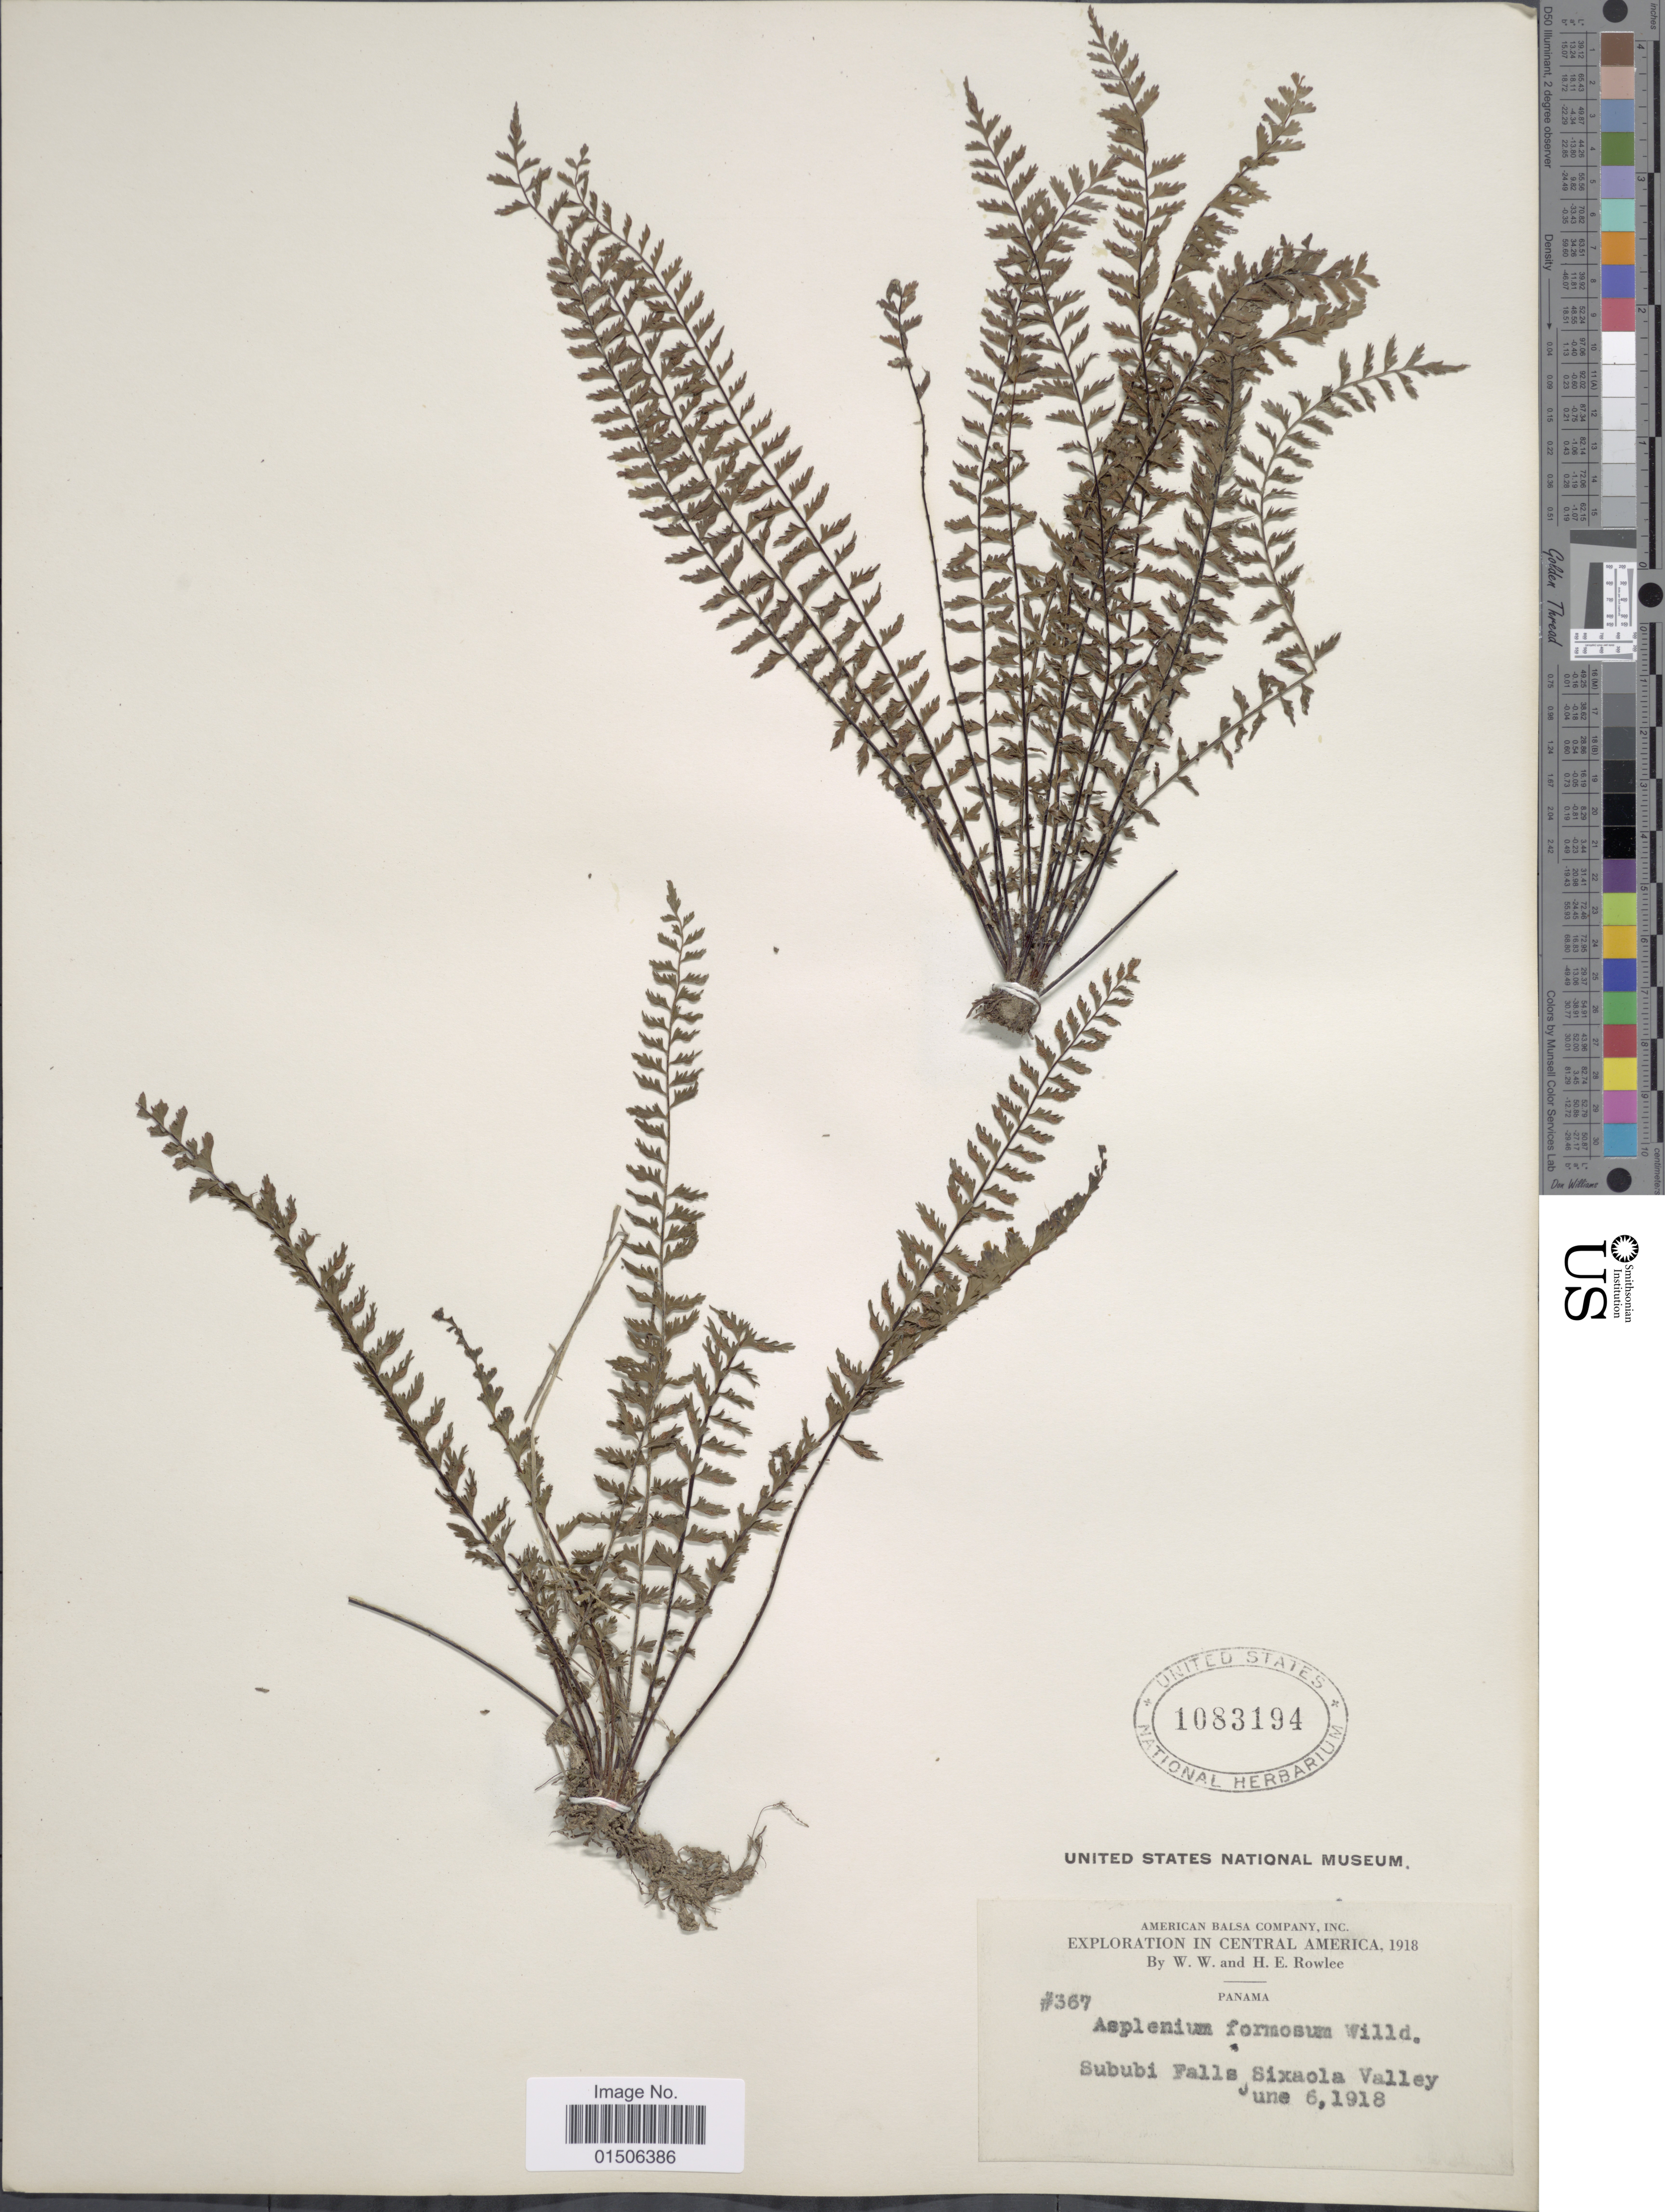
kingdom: Plantae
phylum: Tracheophyta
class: Polypodiopsida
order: Polypodiales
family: Aspleniaceae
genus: Asplenium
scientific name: Asplenium formosum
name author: Willd.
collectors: W. W. Rowlee & H. E. Rowlee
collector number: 367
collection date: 1918-06-06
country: Panama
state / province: Panamá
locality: Sububi Falls, Sixaola Valley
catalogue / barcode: US 1083194